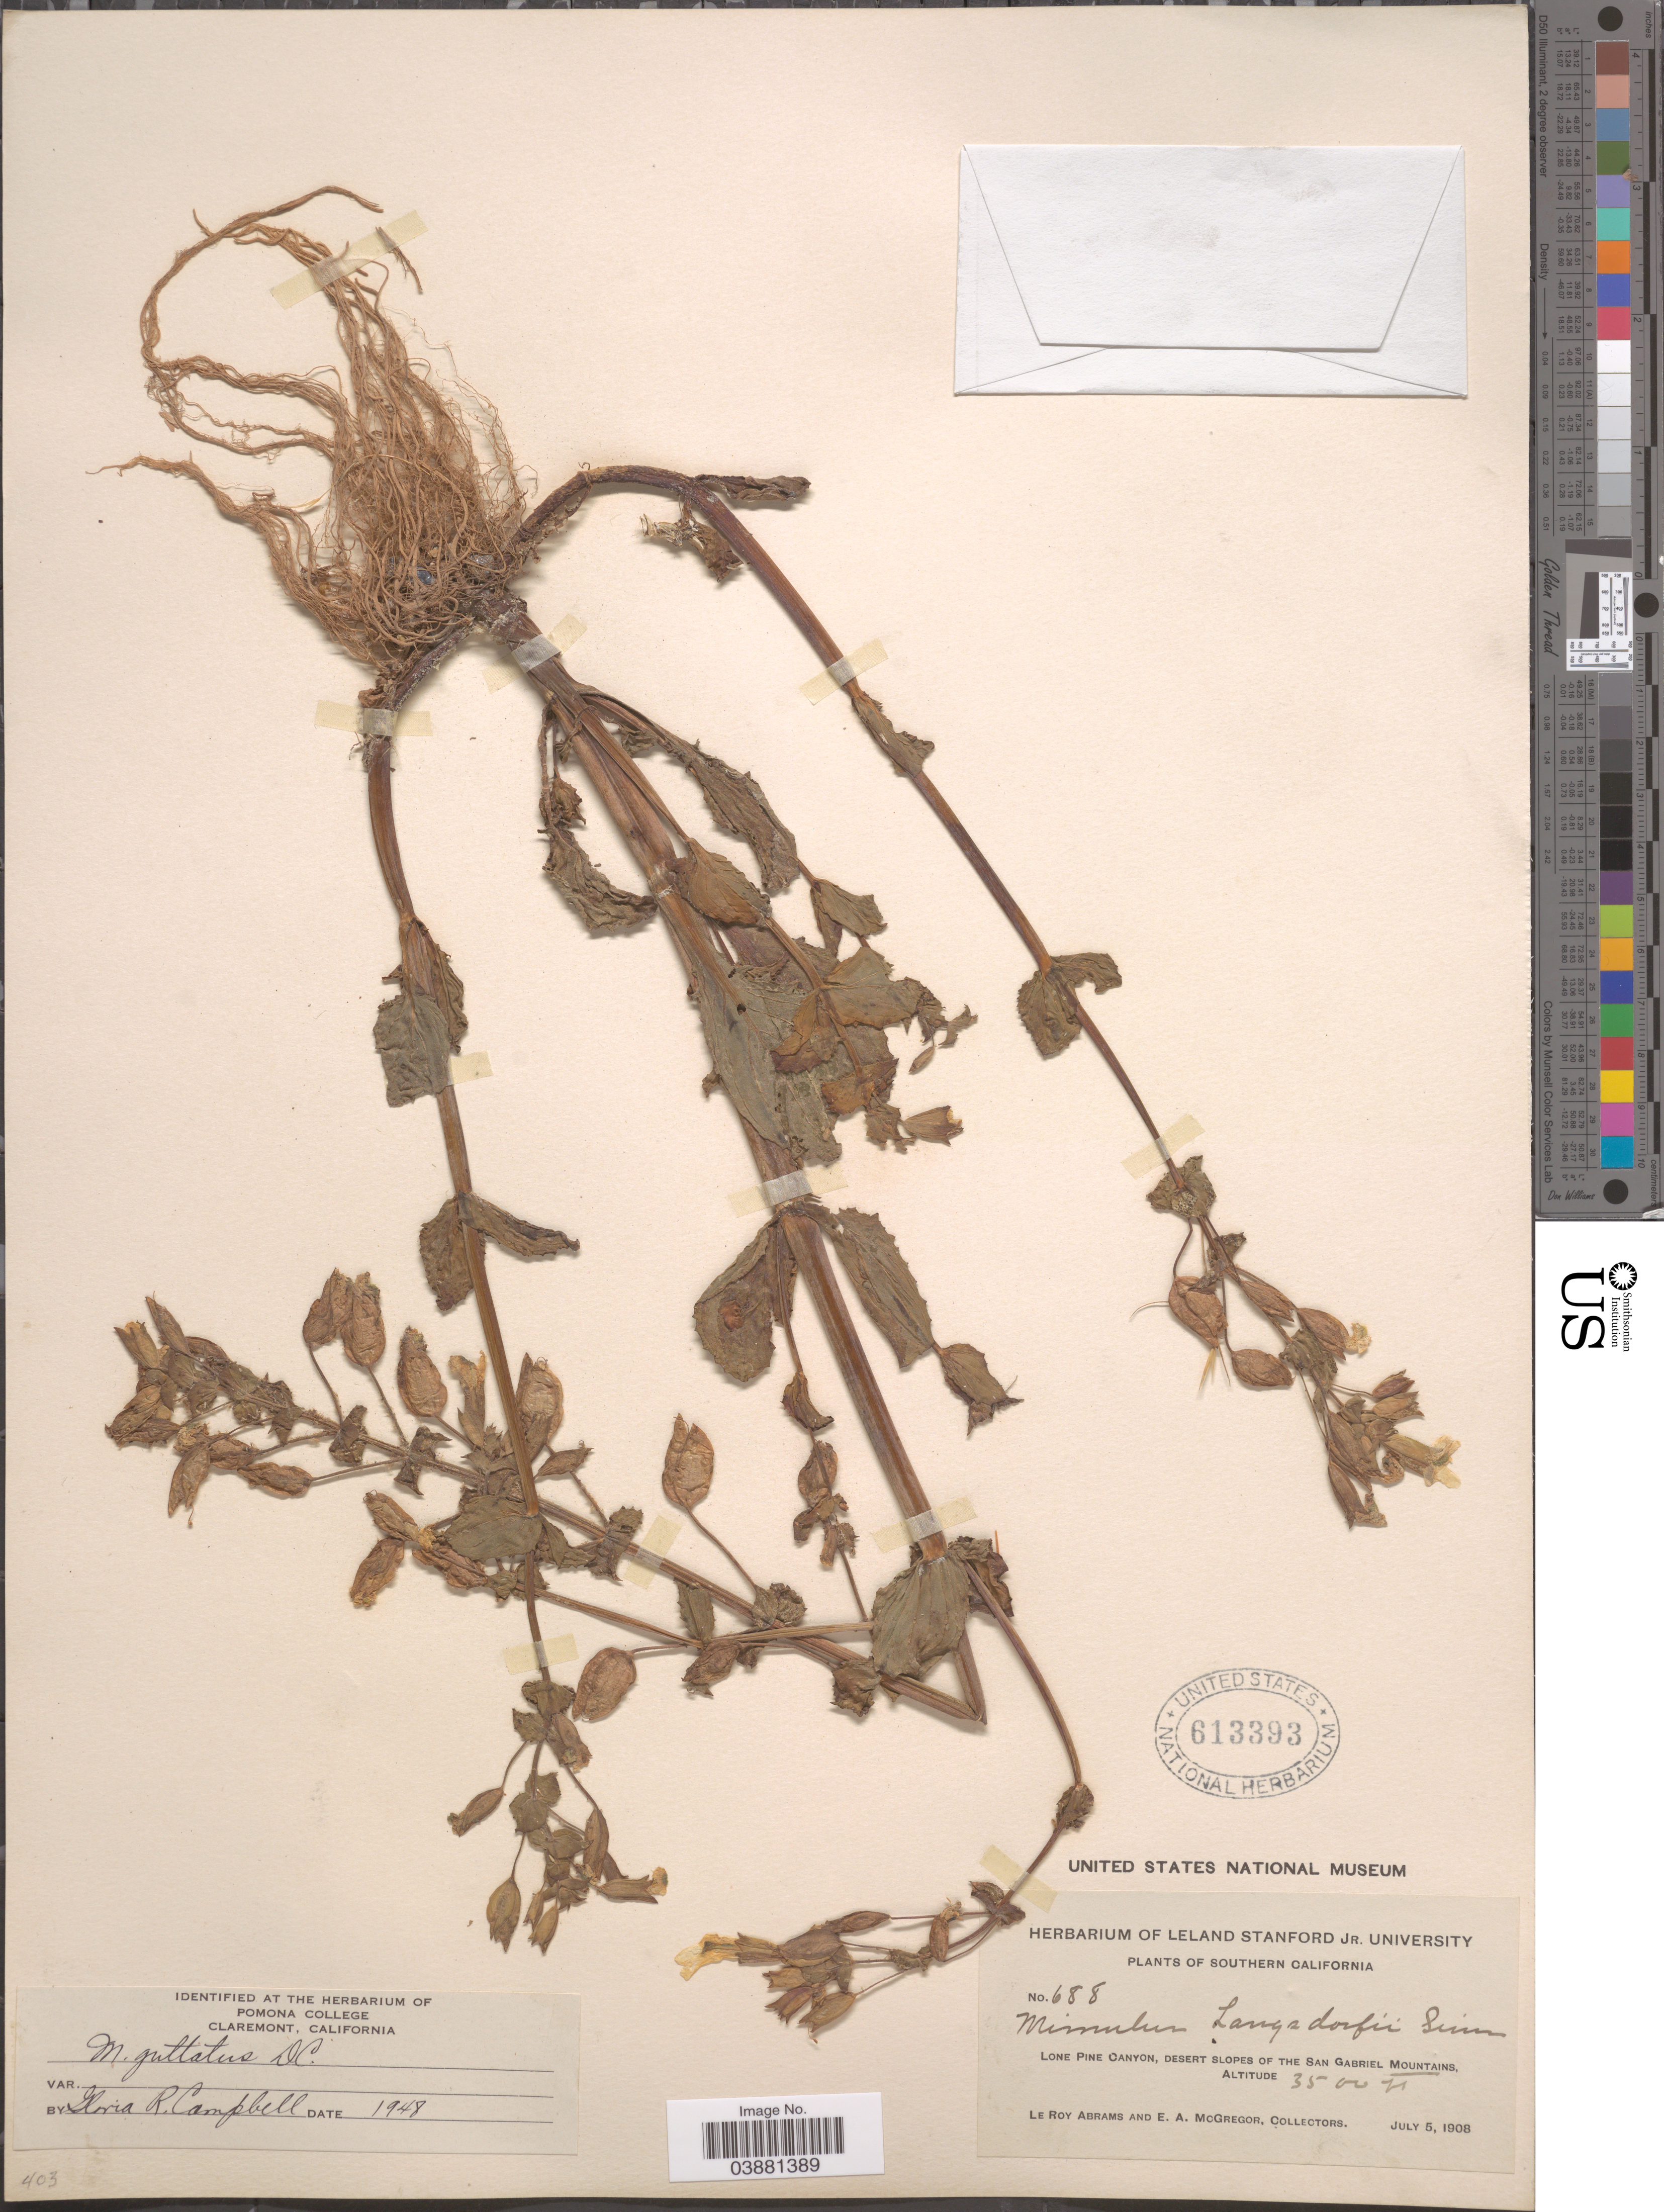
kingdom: Plantae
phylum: Tracheophyta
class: Magnoliopsida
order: Lamiales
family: Phrymaceae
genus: Mimulus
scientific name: Mimulus guttatus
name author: DC.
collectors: L. Abrams & E. A. McGregor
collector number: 688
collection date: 1908-07-05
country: United States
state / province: California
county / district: Los Angeles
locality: Southern California. Lone Pine Canyon, Desert slopes of the San Gabriel Mountains.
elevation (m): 1067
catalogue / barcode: US 613393